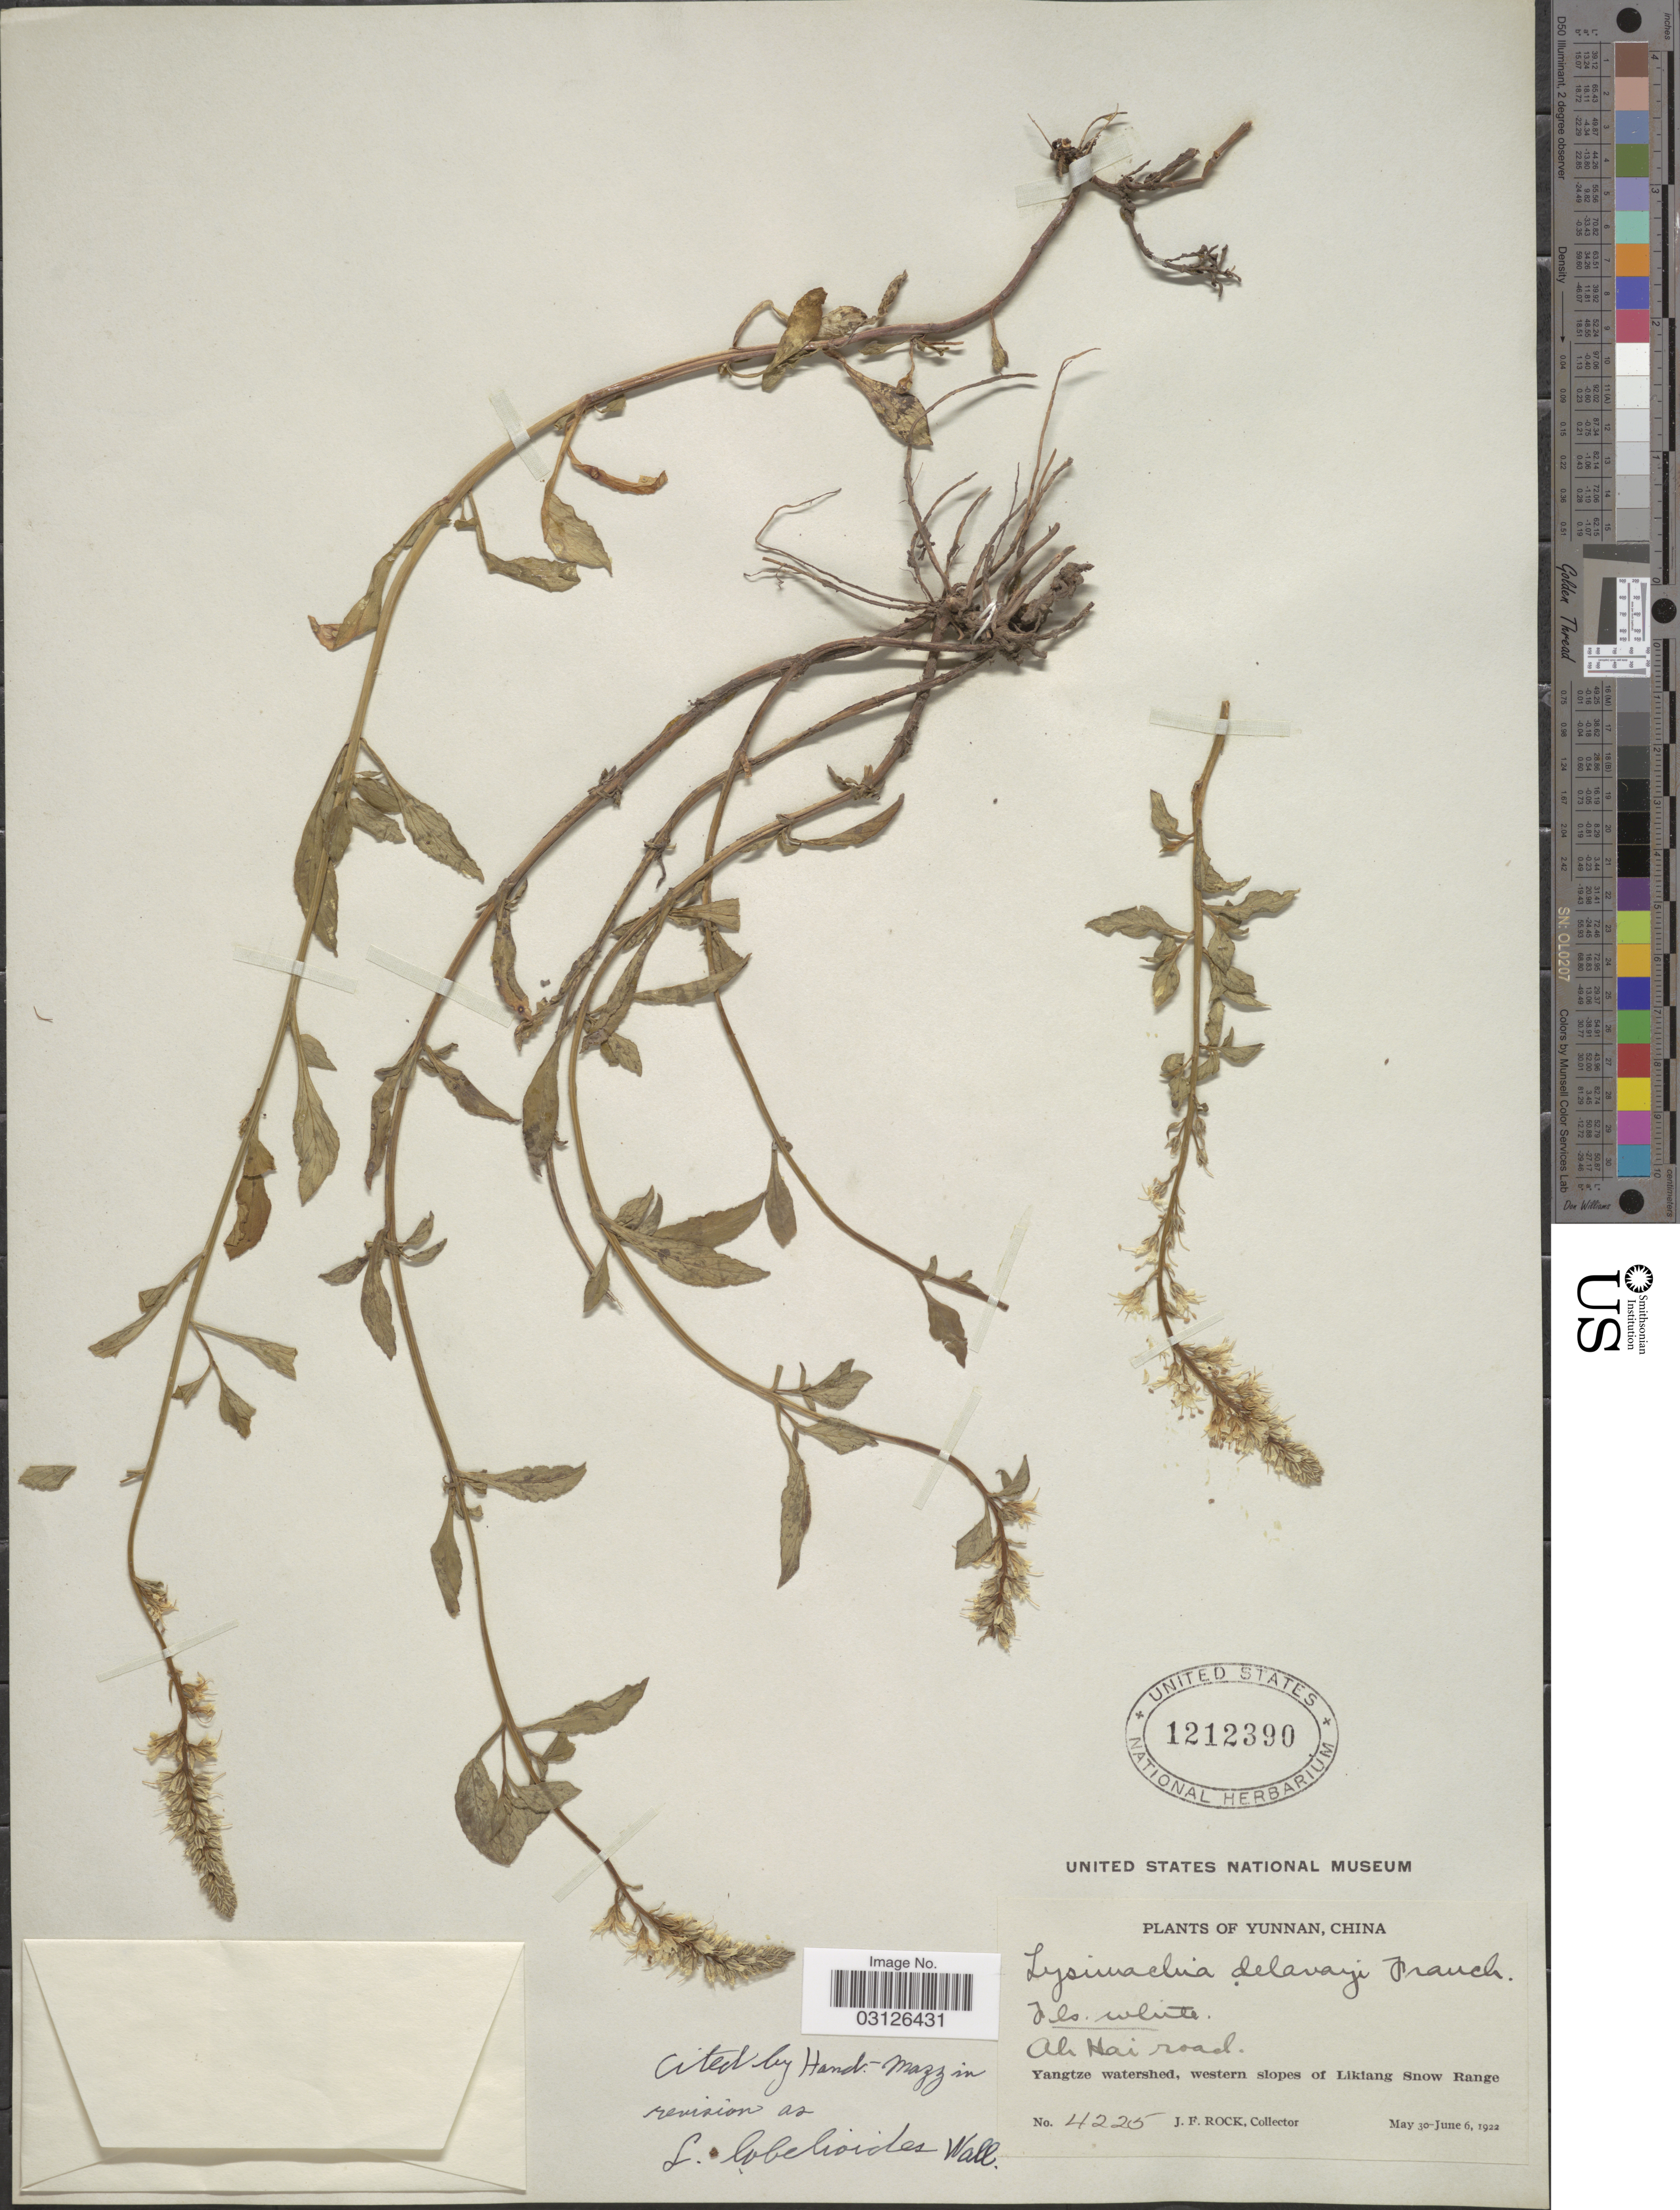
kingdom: Plantae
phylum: Tracheophyta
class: Magnoliopsida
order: Ericales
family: Primulaceae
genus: Lysimachia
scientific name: Lysimachia lobelioides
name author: Wall.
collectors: J. Rock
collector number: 4225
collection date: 1922-05-30/1922-06-06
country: China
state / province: Yunnan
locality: Ah Hai Road. Yangtze watershed, western slopes of Likiang Snow Range.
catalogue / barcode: US 1212390